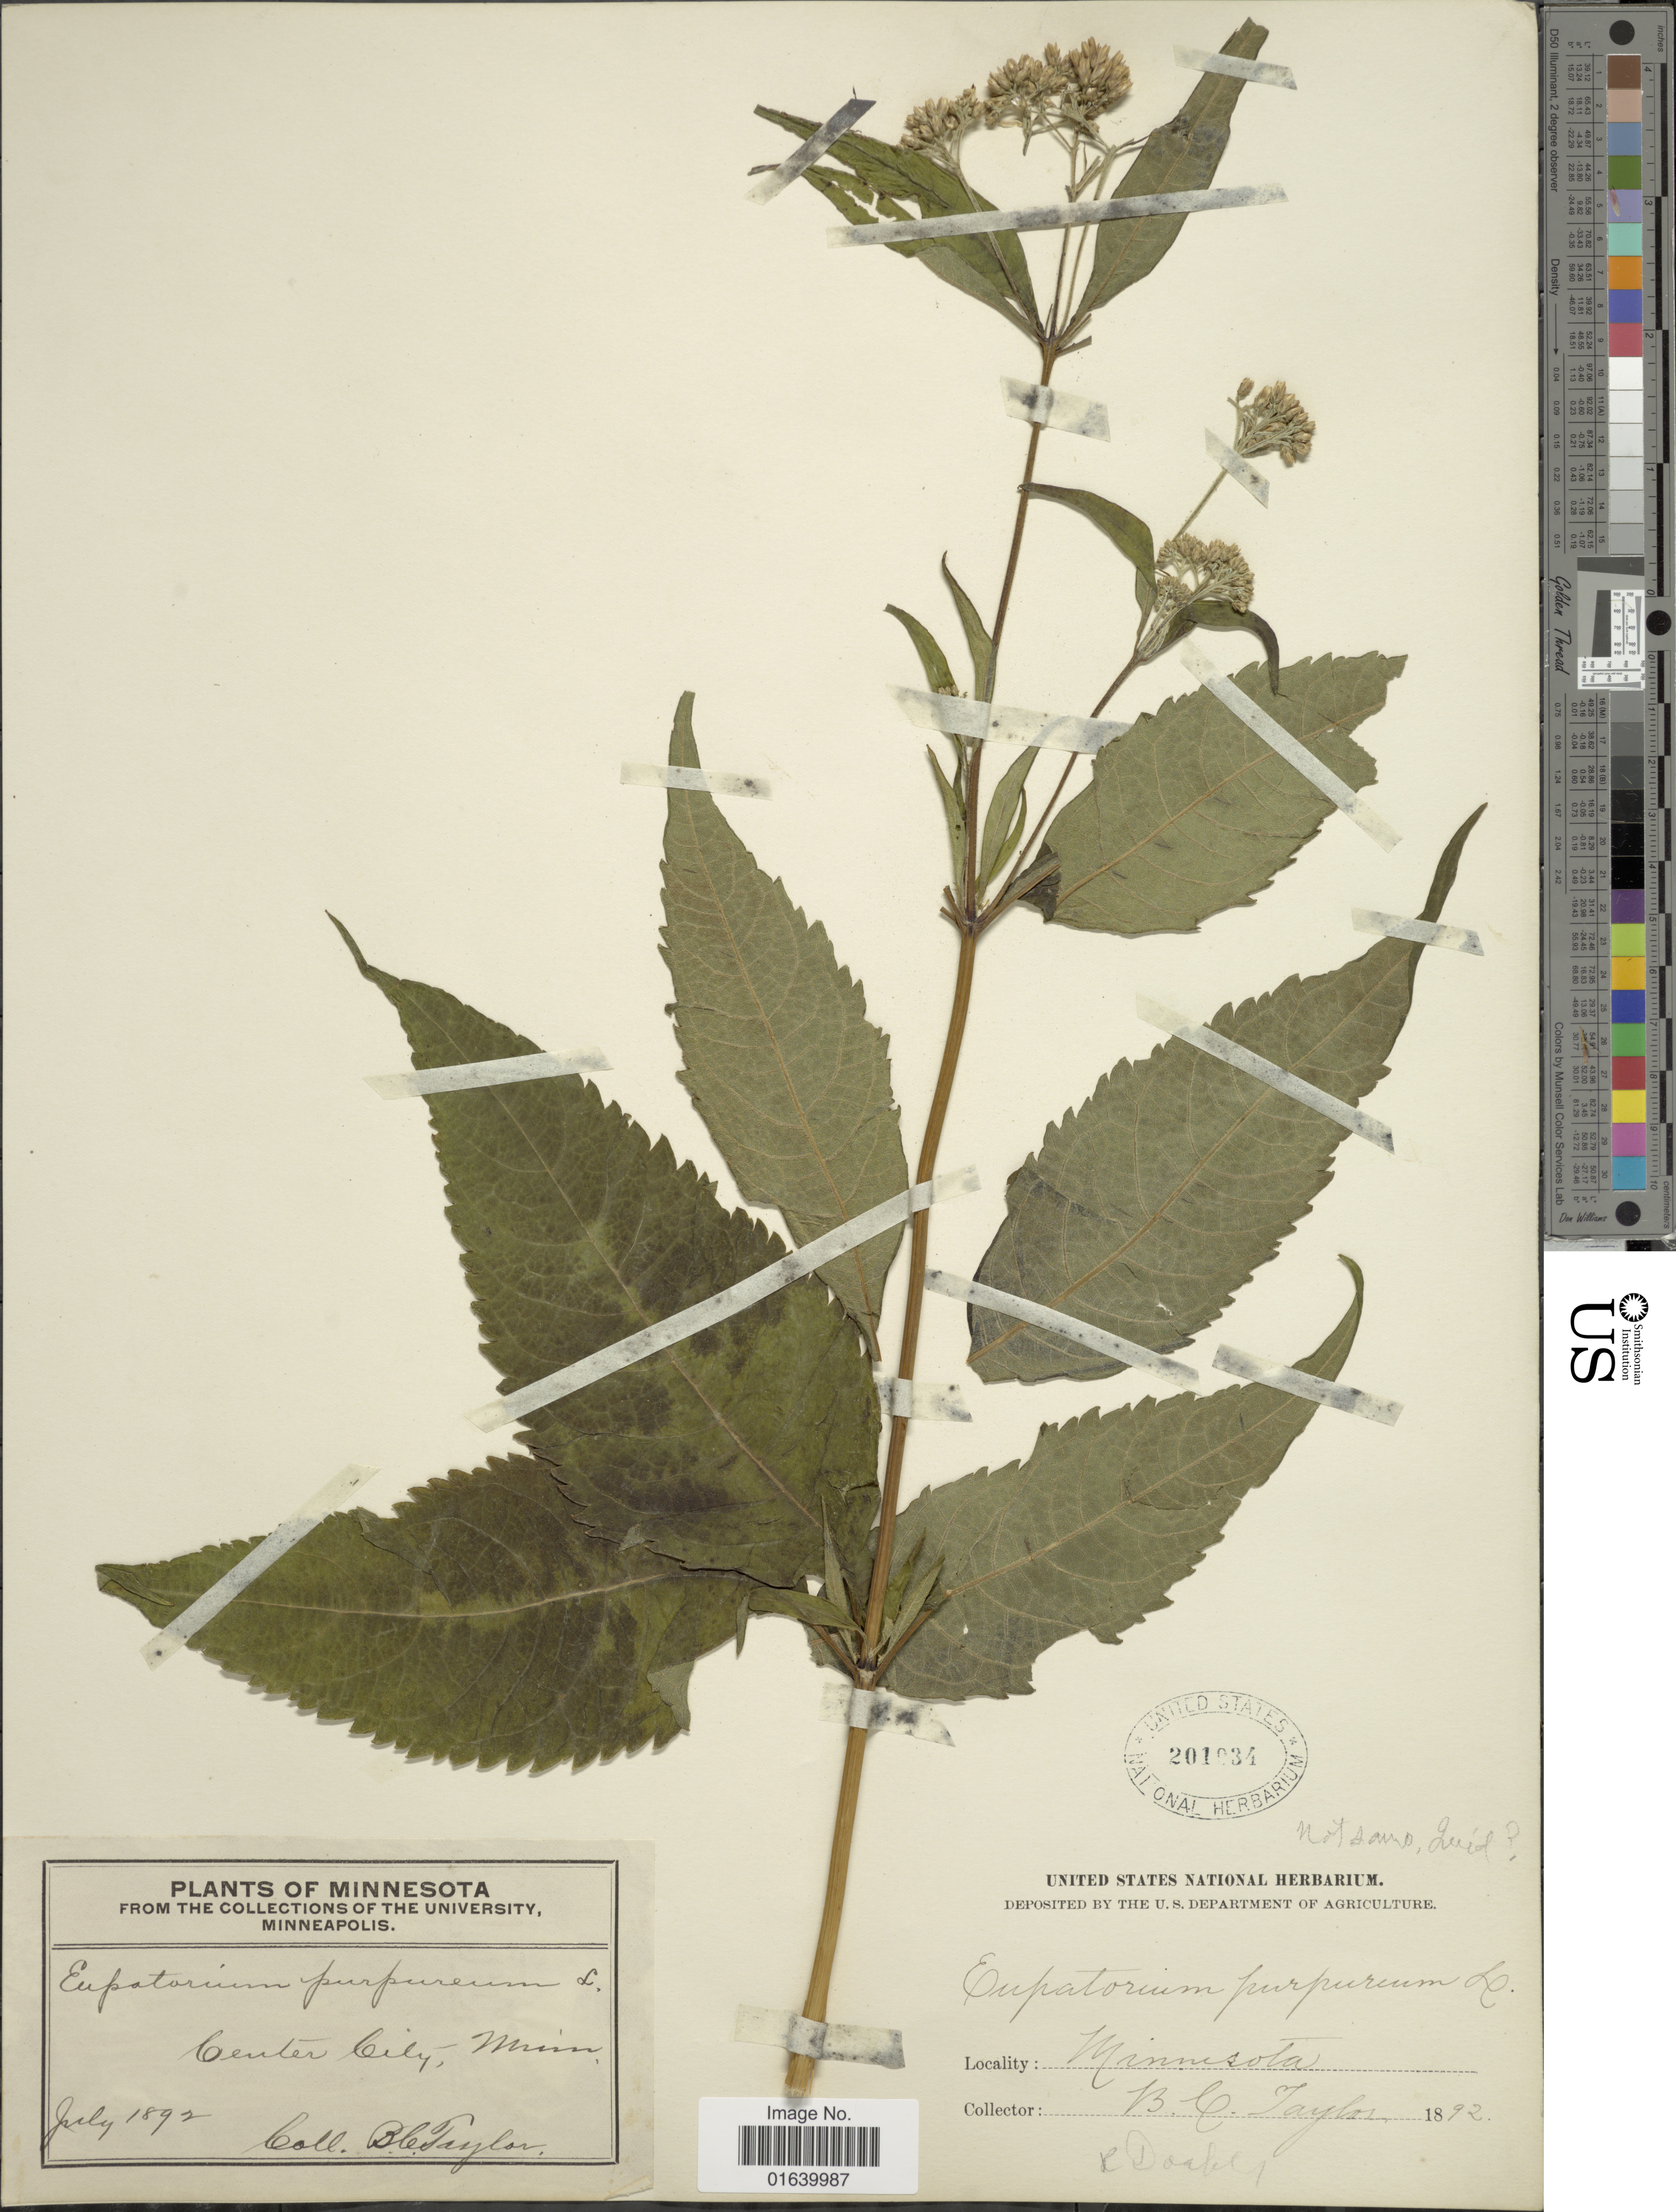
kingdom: Plantae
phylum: Tracheophyta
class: Magnoliopsida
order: Asterales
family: Asteraceae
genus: Eupatorium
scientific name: Eupatorium purpureum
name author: (L.) E.E. Lamont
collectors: B. C. Taylor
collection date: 1892-07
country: United States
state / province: Minnesota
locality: Minnesota, Center City.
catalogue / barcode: US 201934